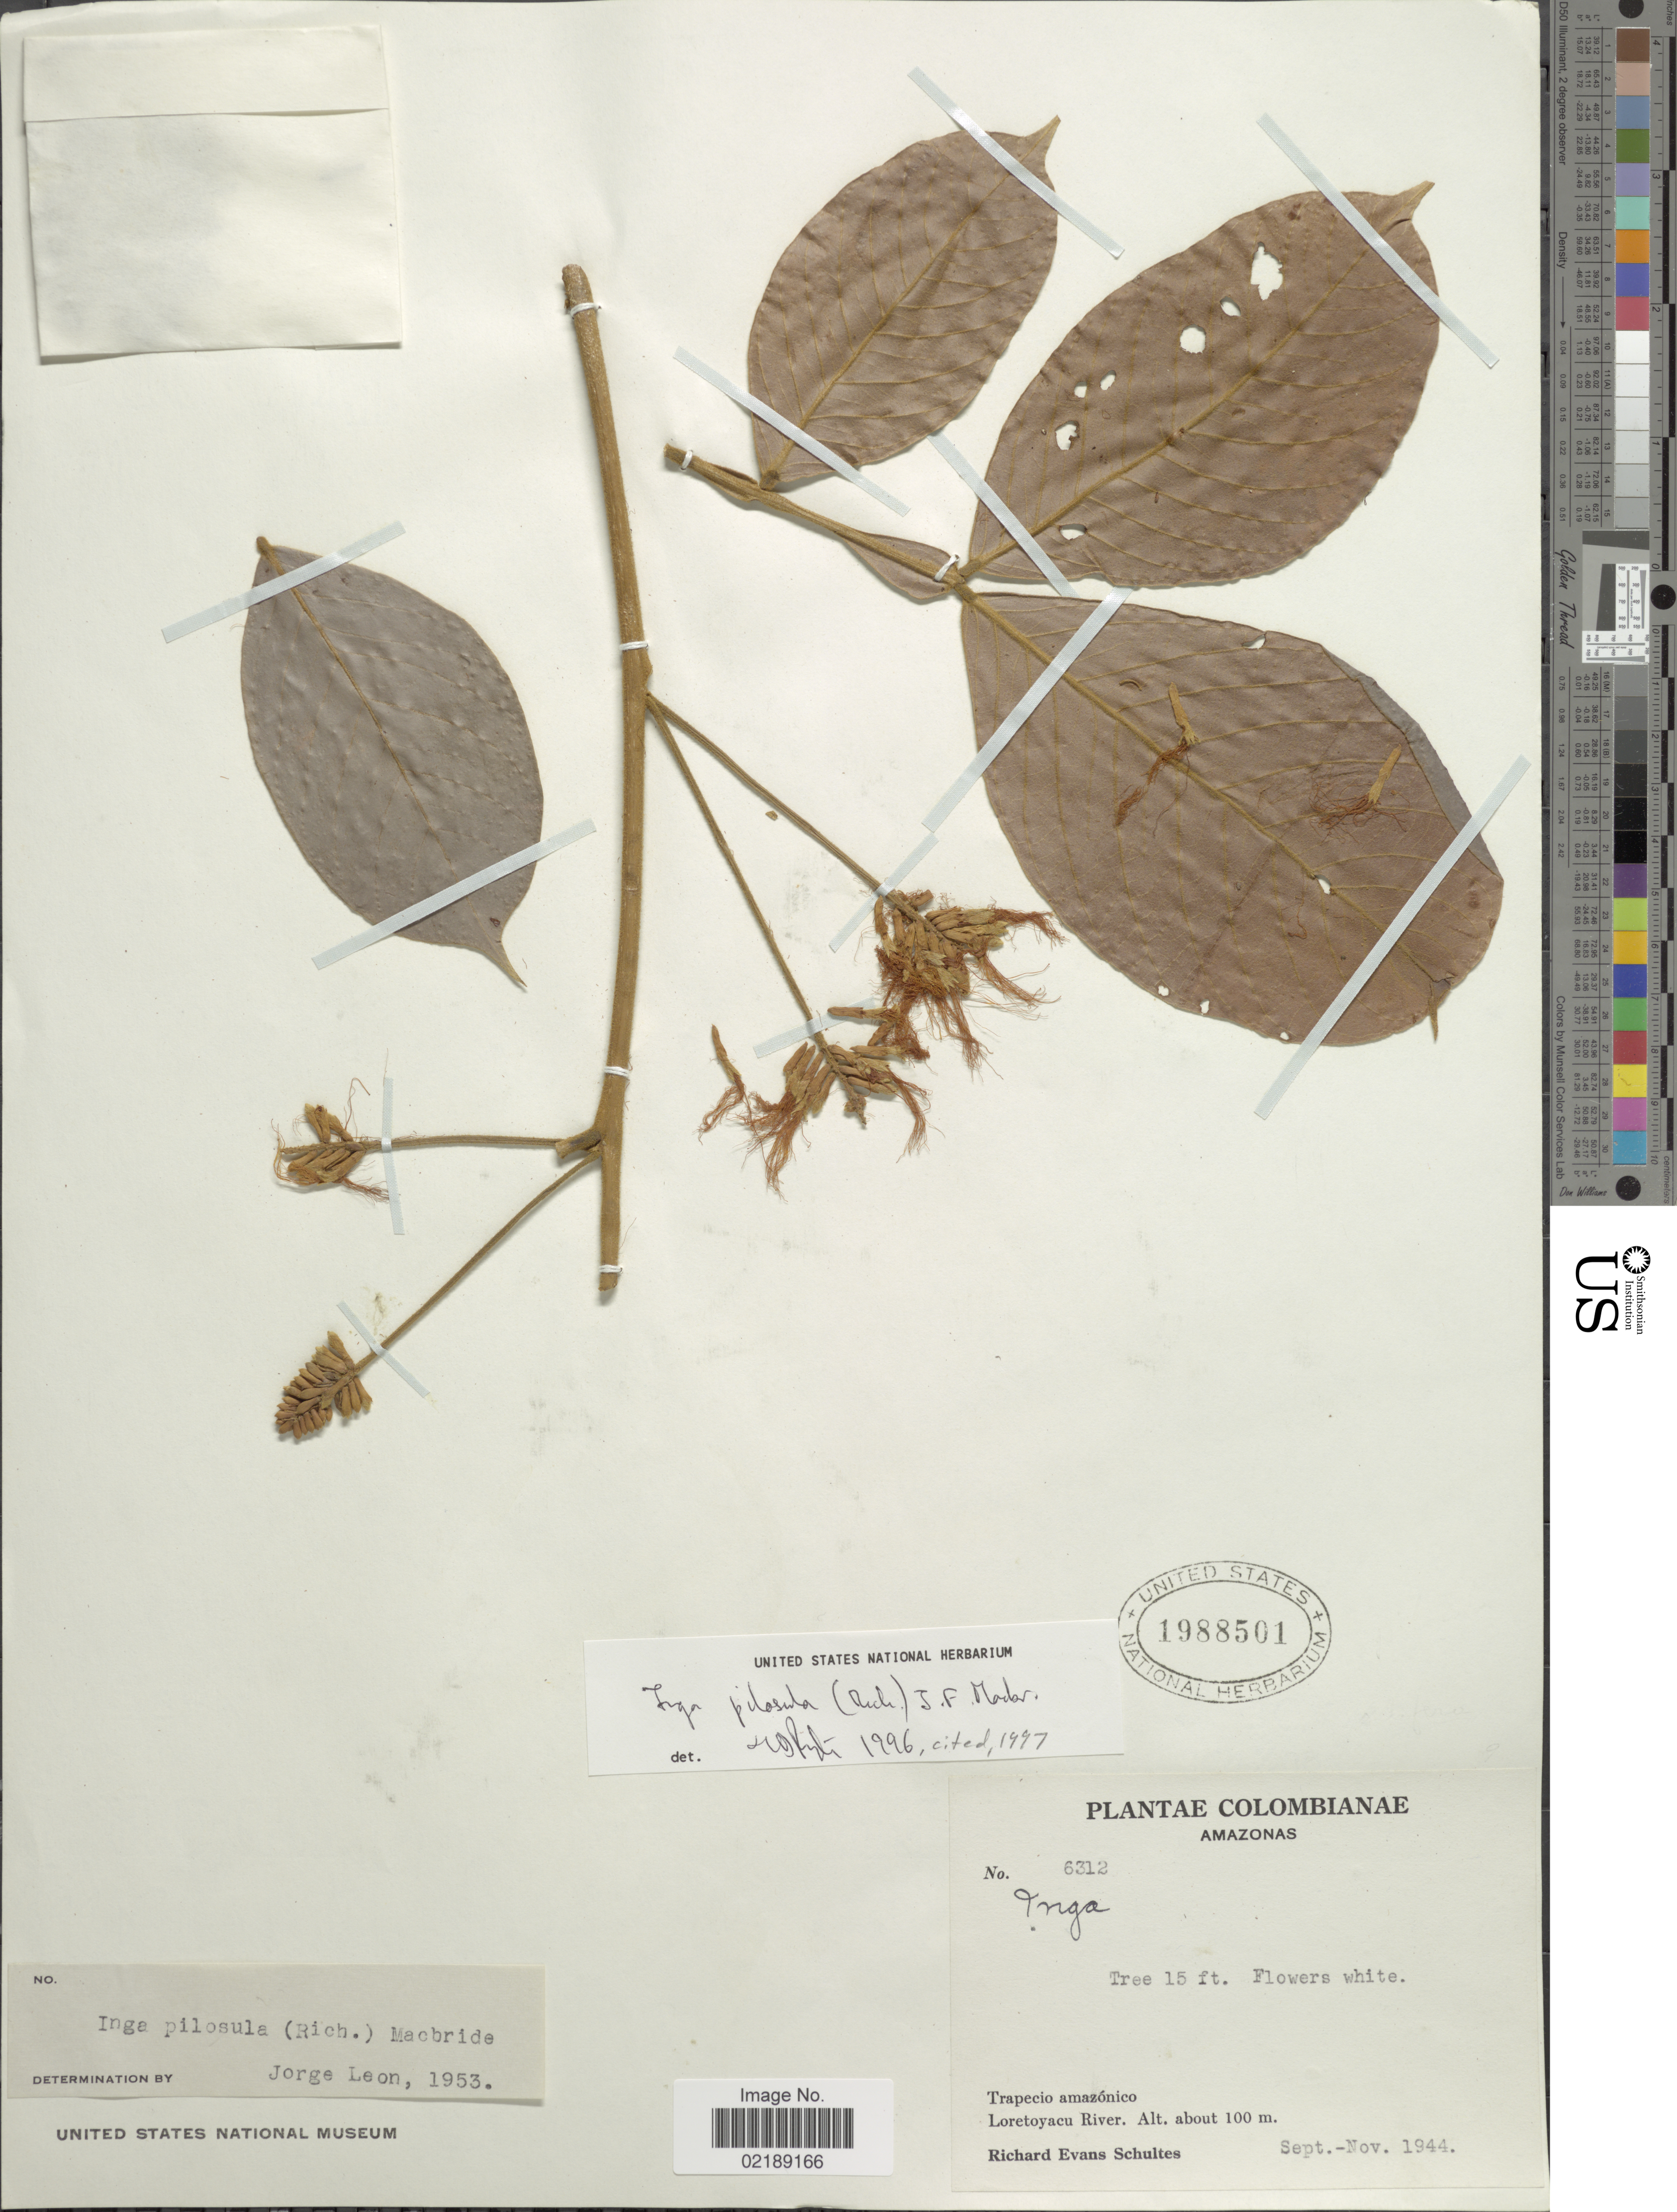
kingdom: Plantae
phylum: Tracheophyta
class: Magnoliopsida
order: Fabales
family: Fabaceae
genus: Inga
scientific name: Inga pilosula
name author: (Rich.) J.F. Macbr.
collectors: R. E. Schultes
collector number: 6312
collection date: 1944-09/1944-11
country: Colombia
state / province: Amazônas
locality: Trapecio amazonico, Loretoyacu River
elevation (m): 100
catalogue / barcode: US 1988501